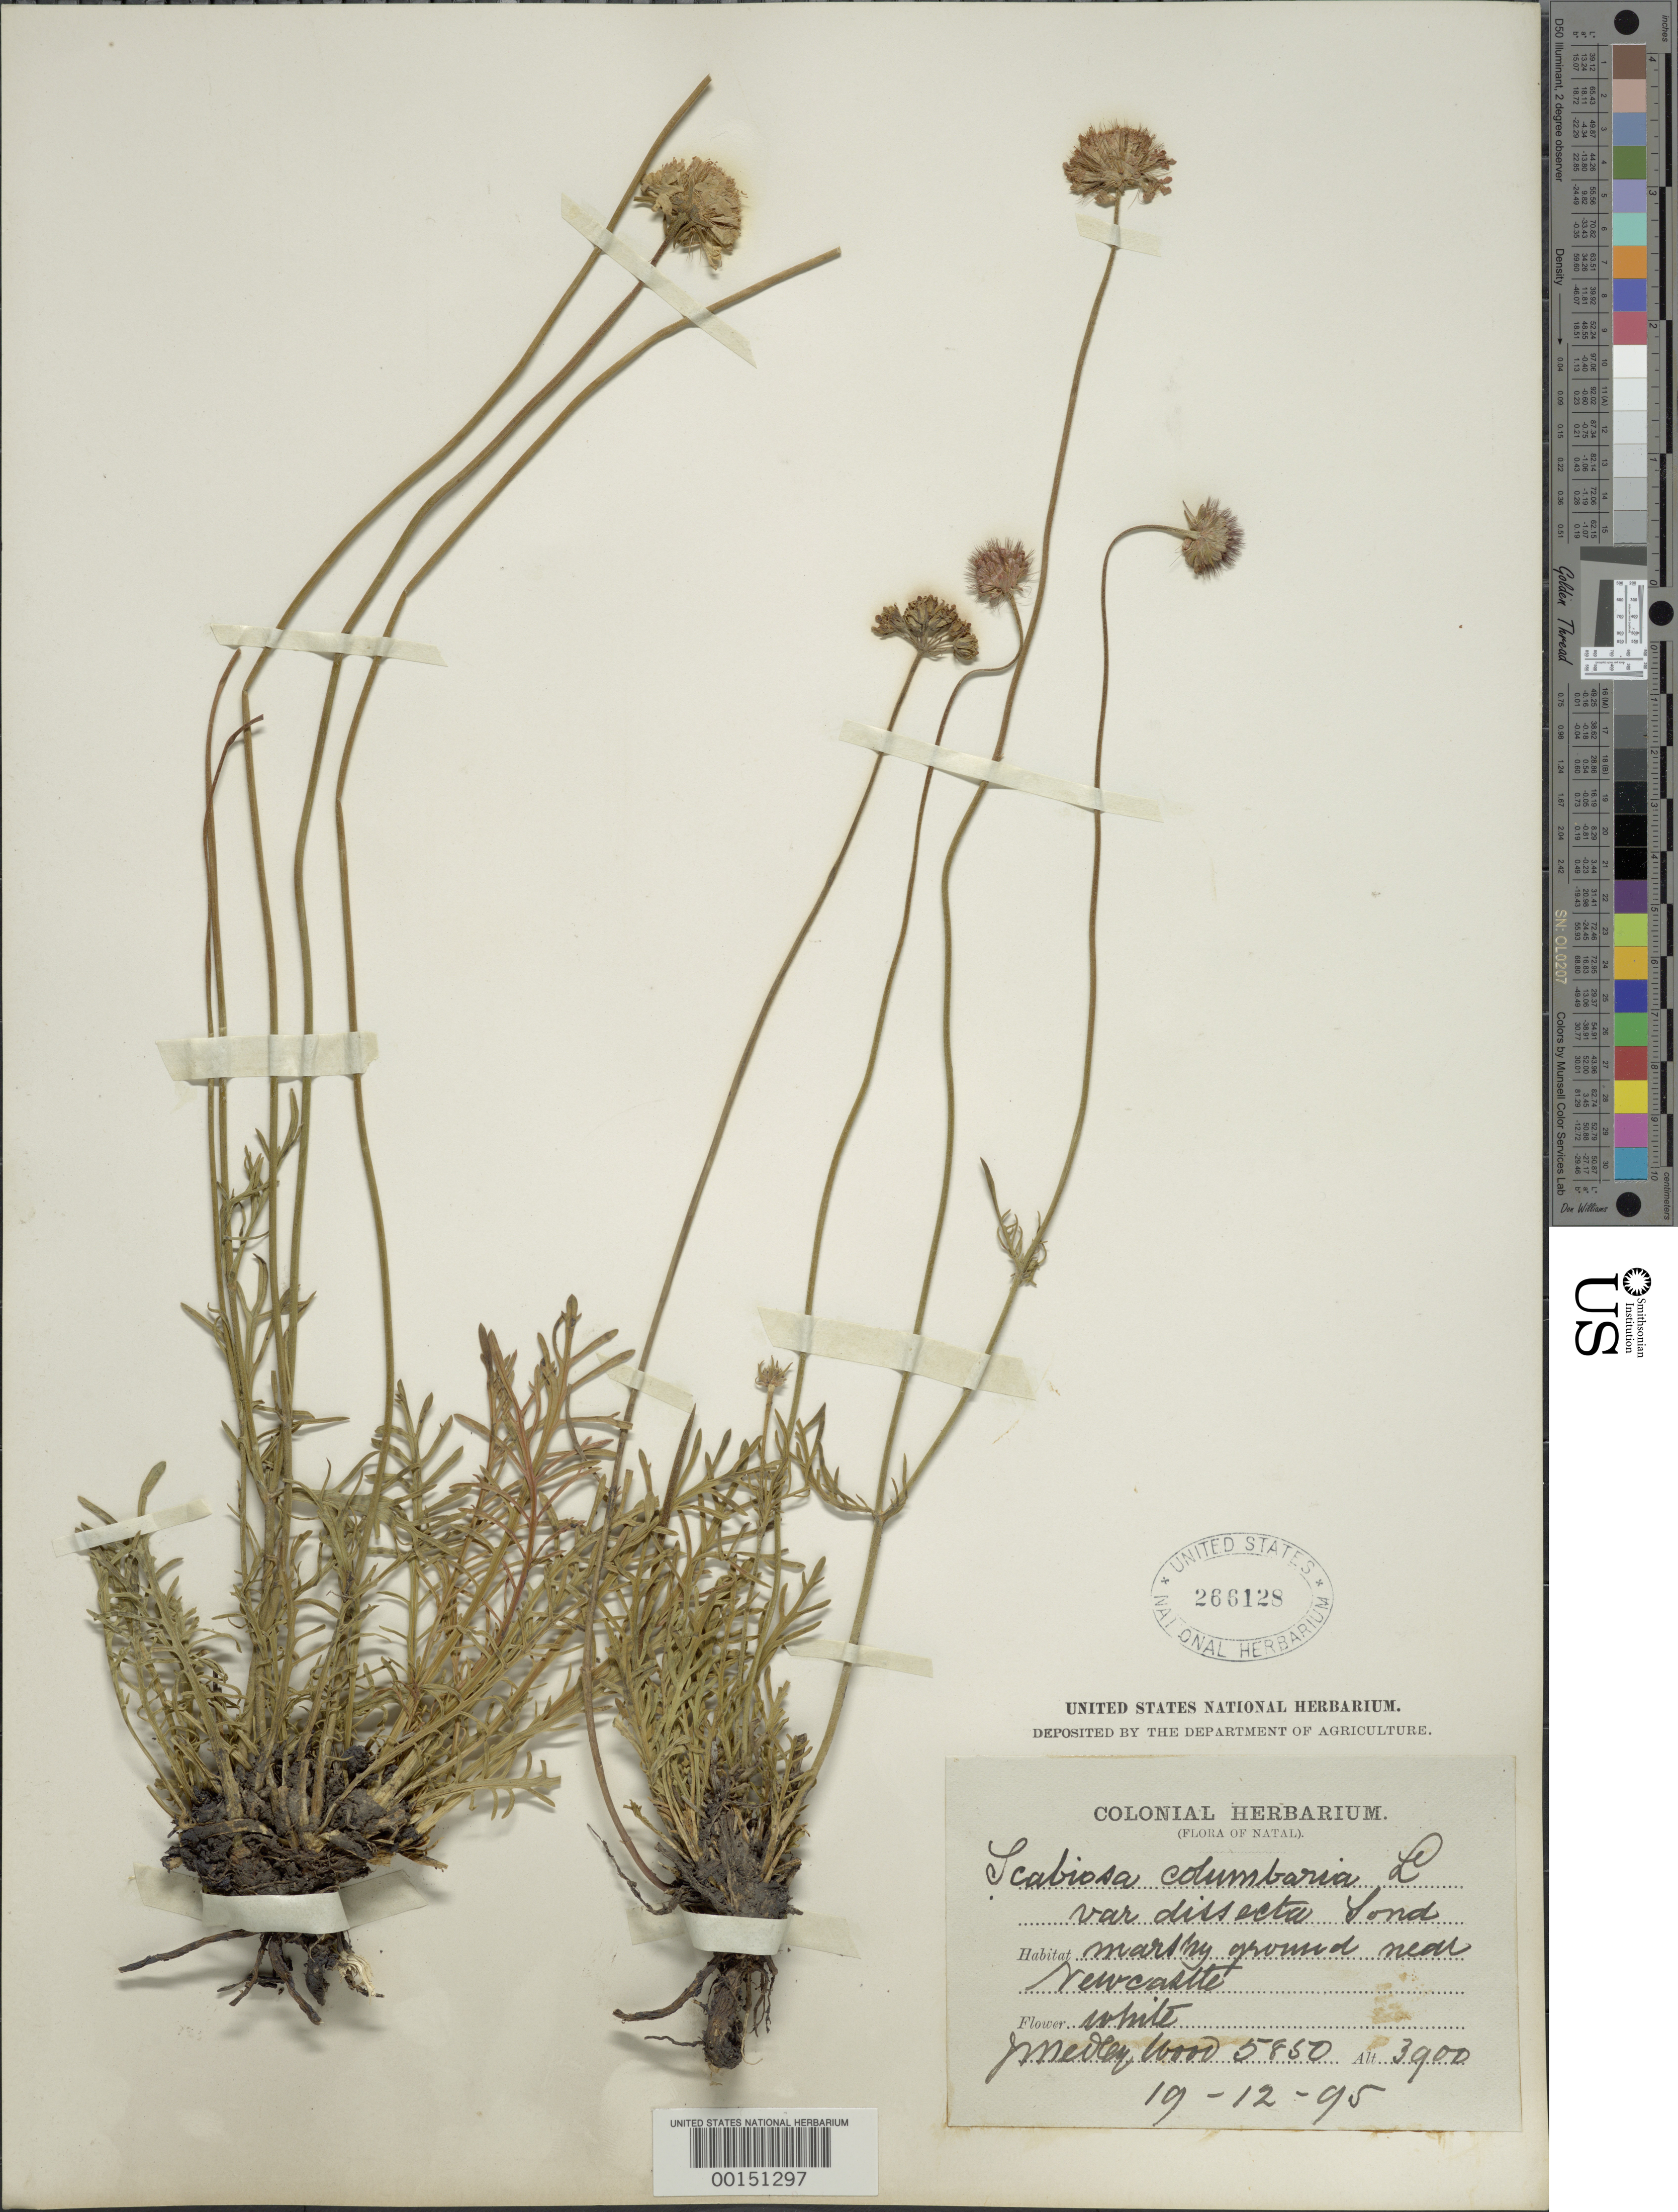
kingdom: Plantae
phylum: Tracheophyta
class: Magnoliopsida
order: Dipsacales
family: Caprifoliaceae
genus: Scabiosa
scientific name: Scabiosa columbaria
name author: L.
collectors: J. M. Wood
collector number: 5850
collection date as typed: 19 Dec 1895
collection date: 1895-12-19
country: South Africa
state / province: KwaZulu-Natal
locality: Near Newcastle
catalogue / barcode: US 266128